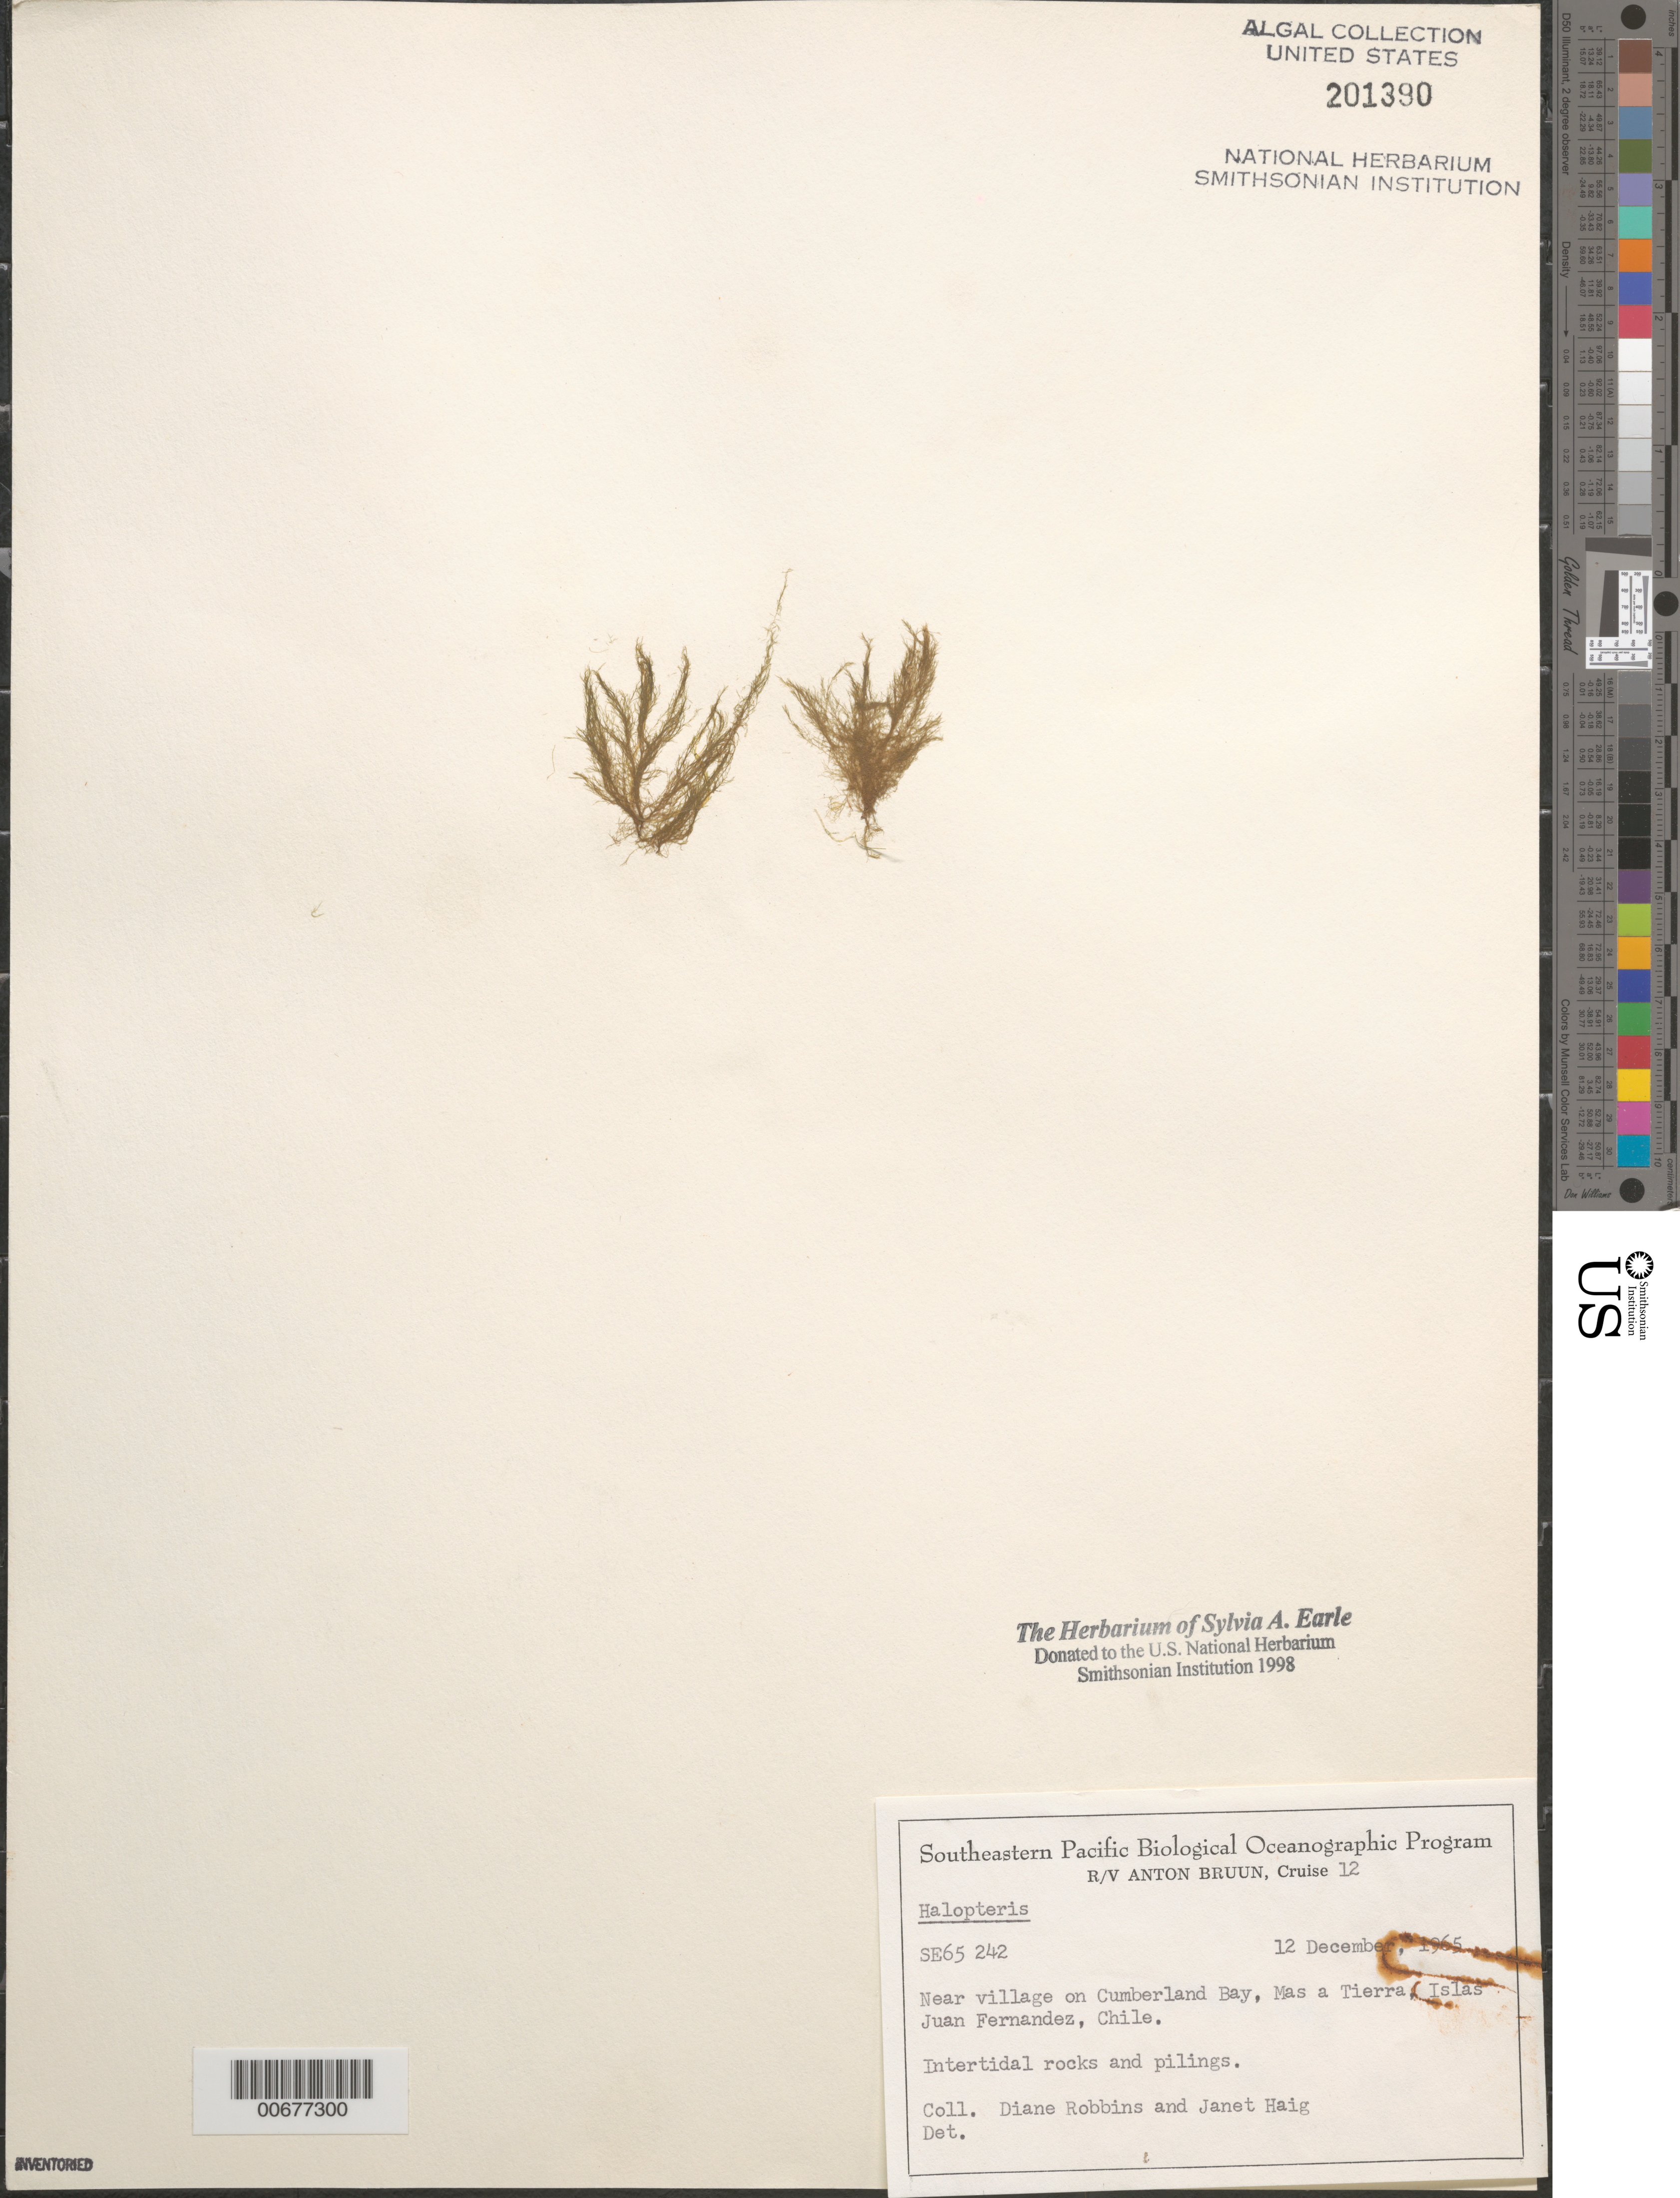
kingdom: Chromista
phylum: Ochrophyta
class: Phaeophyceae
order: Sphacelariales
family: Stypocaulaceae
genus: Halopteris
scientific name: Halopteris sp.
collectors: D. Robbins & J. Haig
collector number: SE 65242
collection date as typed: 12 Dec 1965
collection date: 1965-12-12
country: Chile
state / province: Valparaíso (V)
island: Isla Más a Tierra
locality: Near village on Cumberland Bay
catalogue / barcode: US 201390